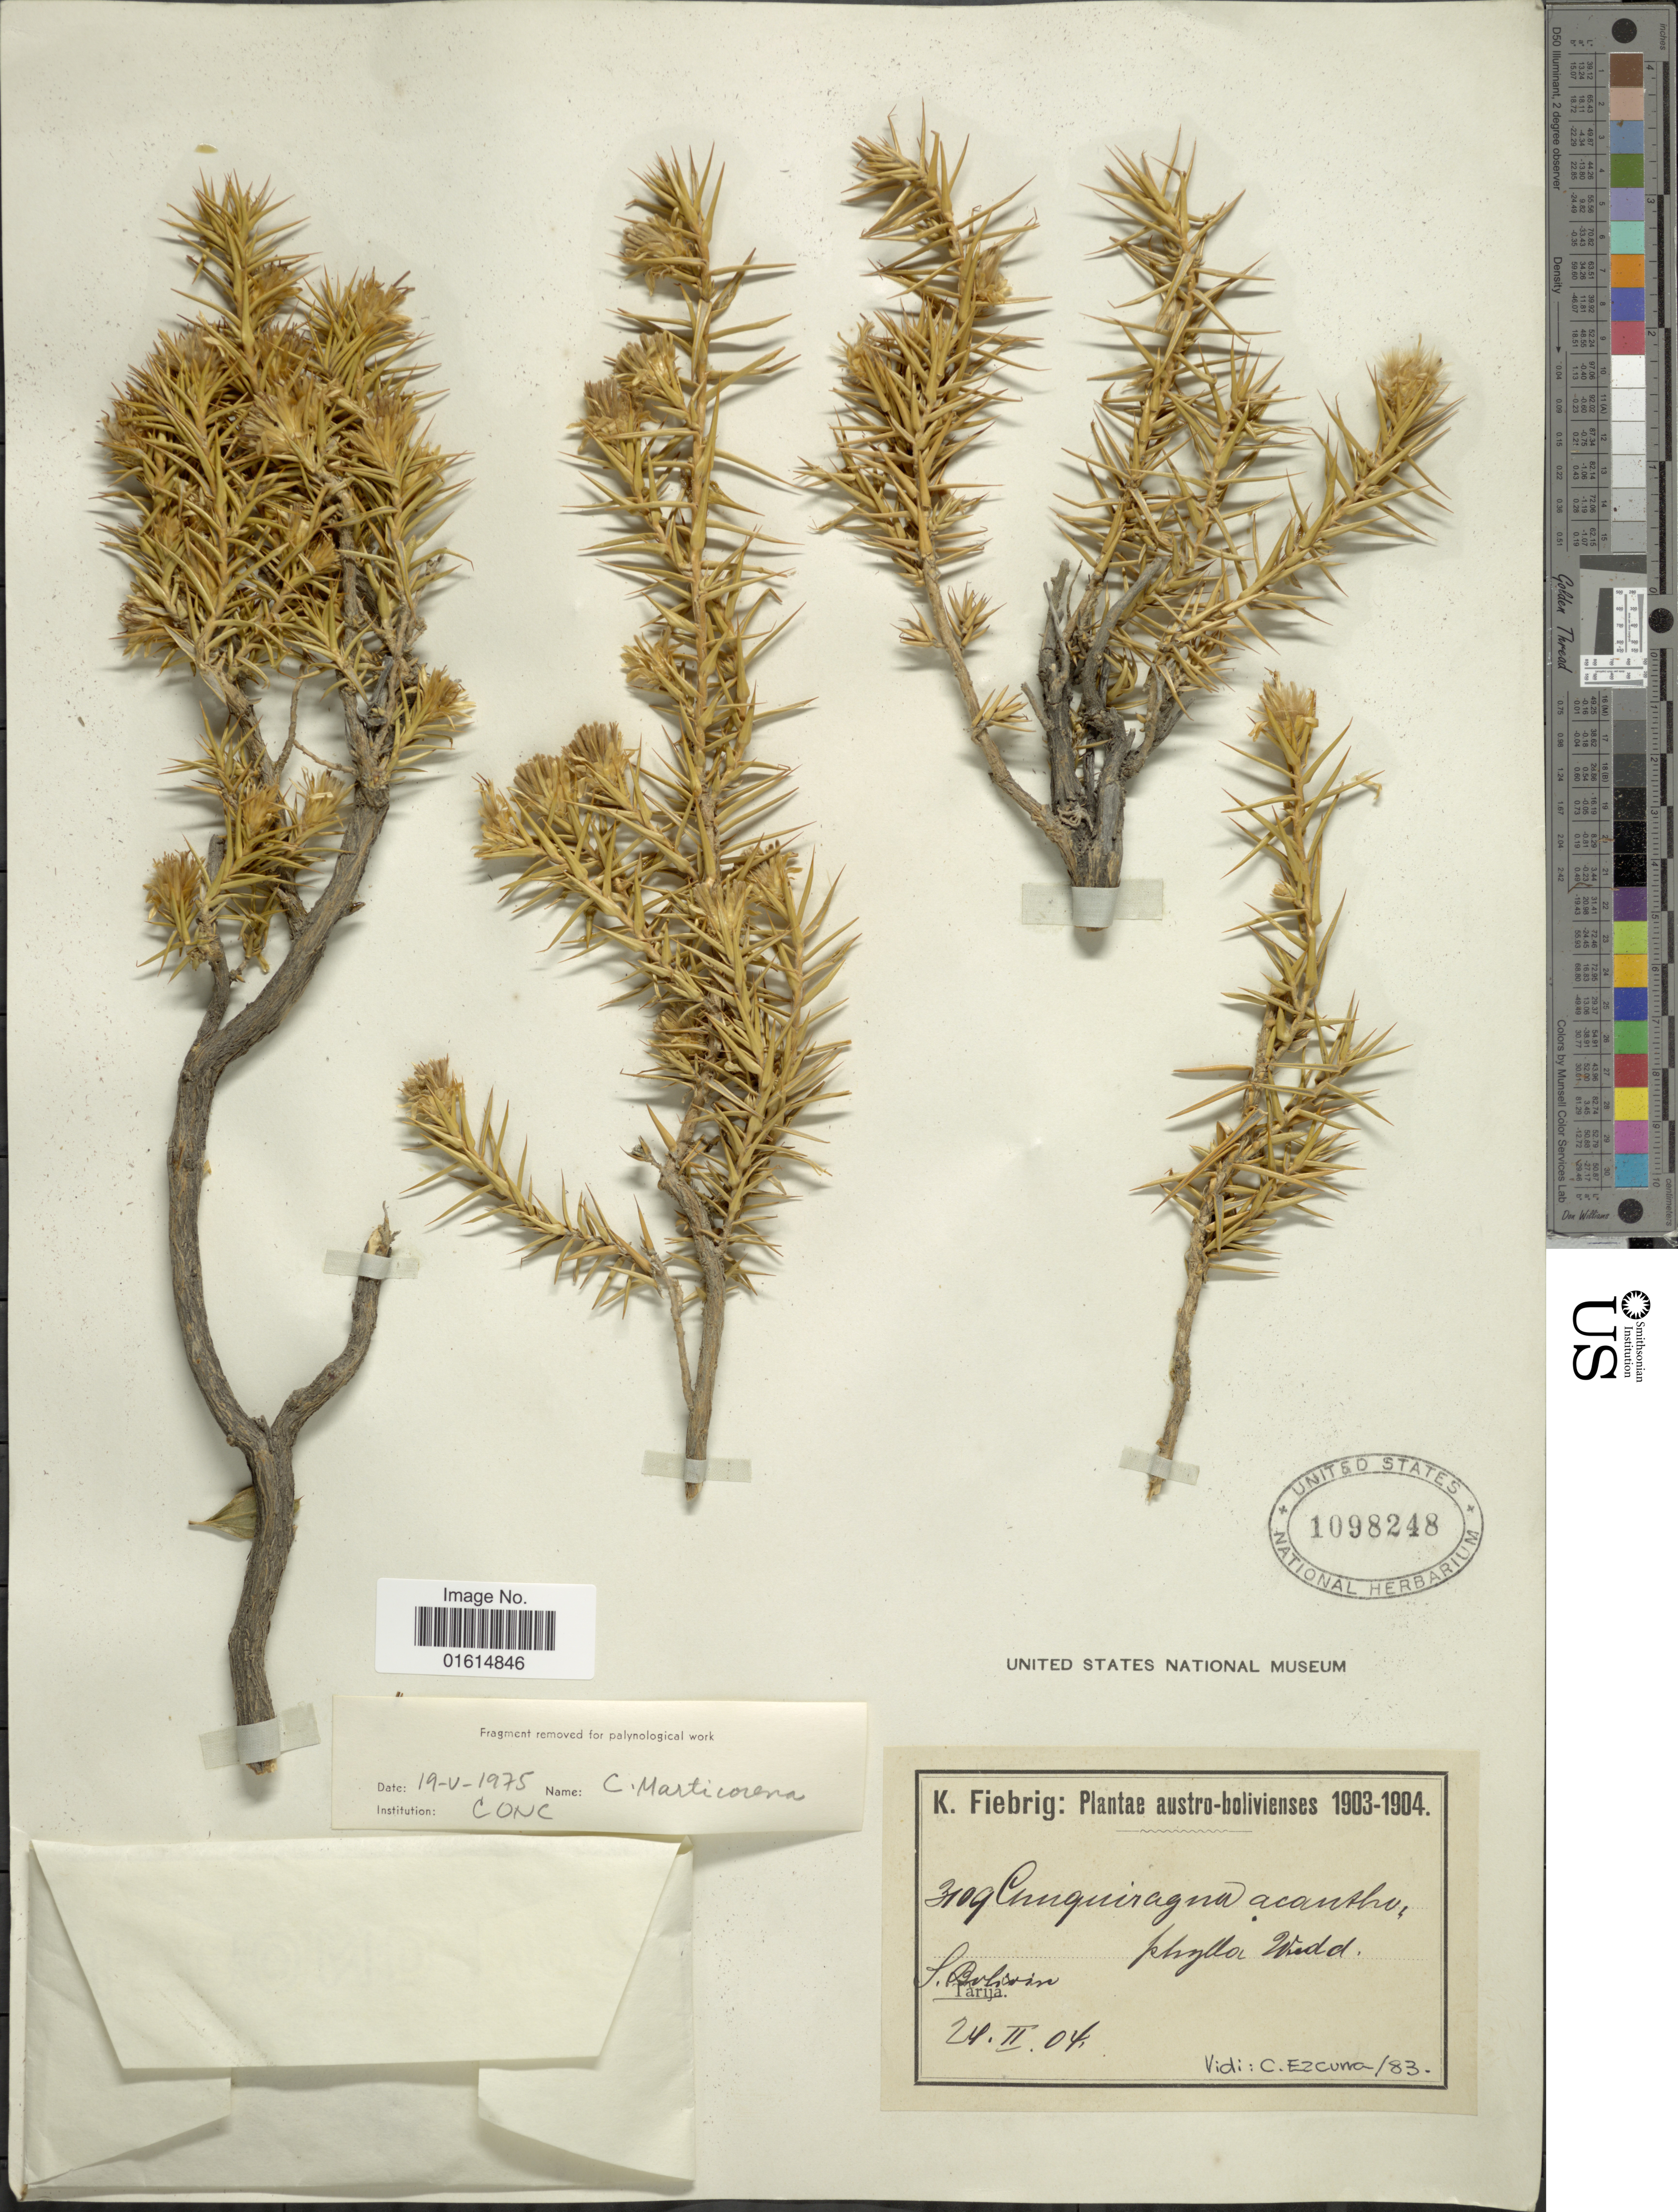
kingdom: Plantae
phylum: Tracheophyta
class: Magnoliopsida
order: Asterales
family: Asteraceae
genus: Chuquiraga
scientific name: Chuquiraga acanthophylla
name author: Wedd.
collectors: K. Fiebrig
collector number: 83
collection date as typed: Transcribed d/m/y: 24/2/4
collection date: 1904-02-24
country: Bolivia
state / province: Tarija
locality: S. Bolivia, Tarija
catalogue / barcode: US 1098248